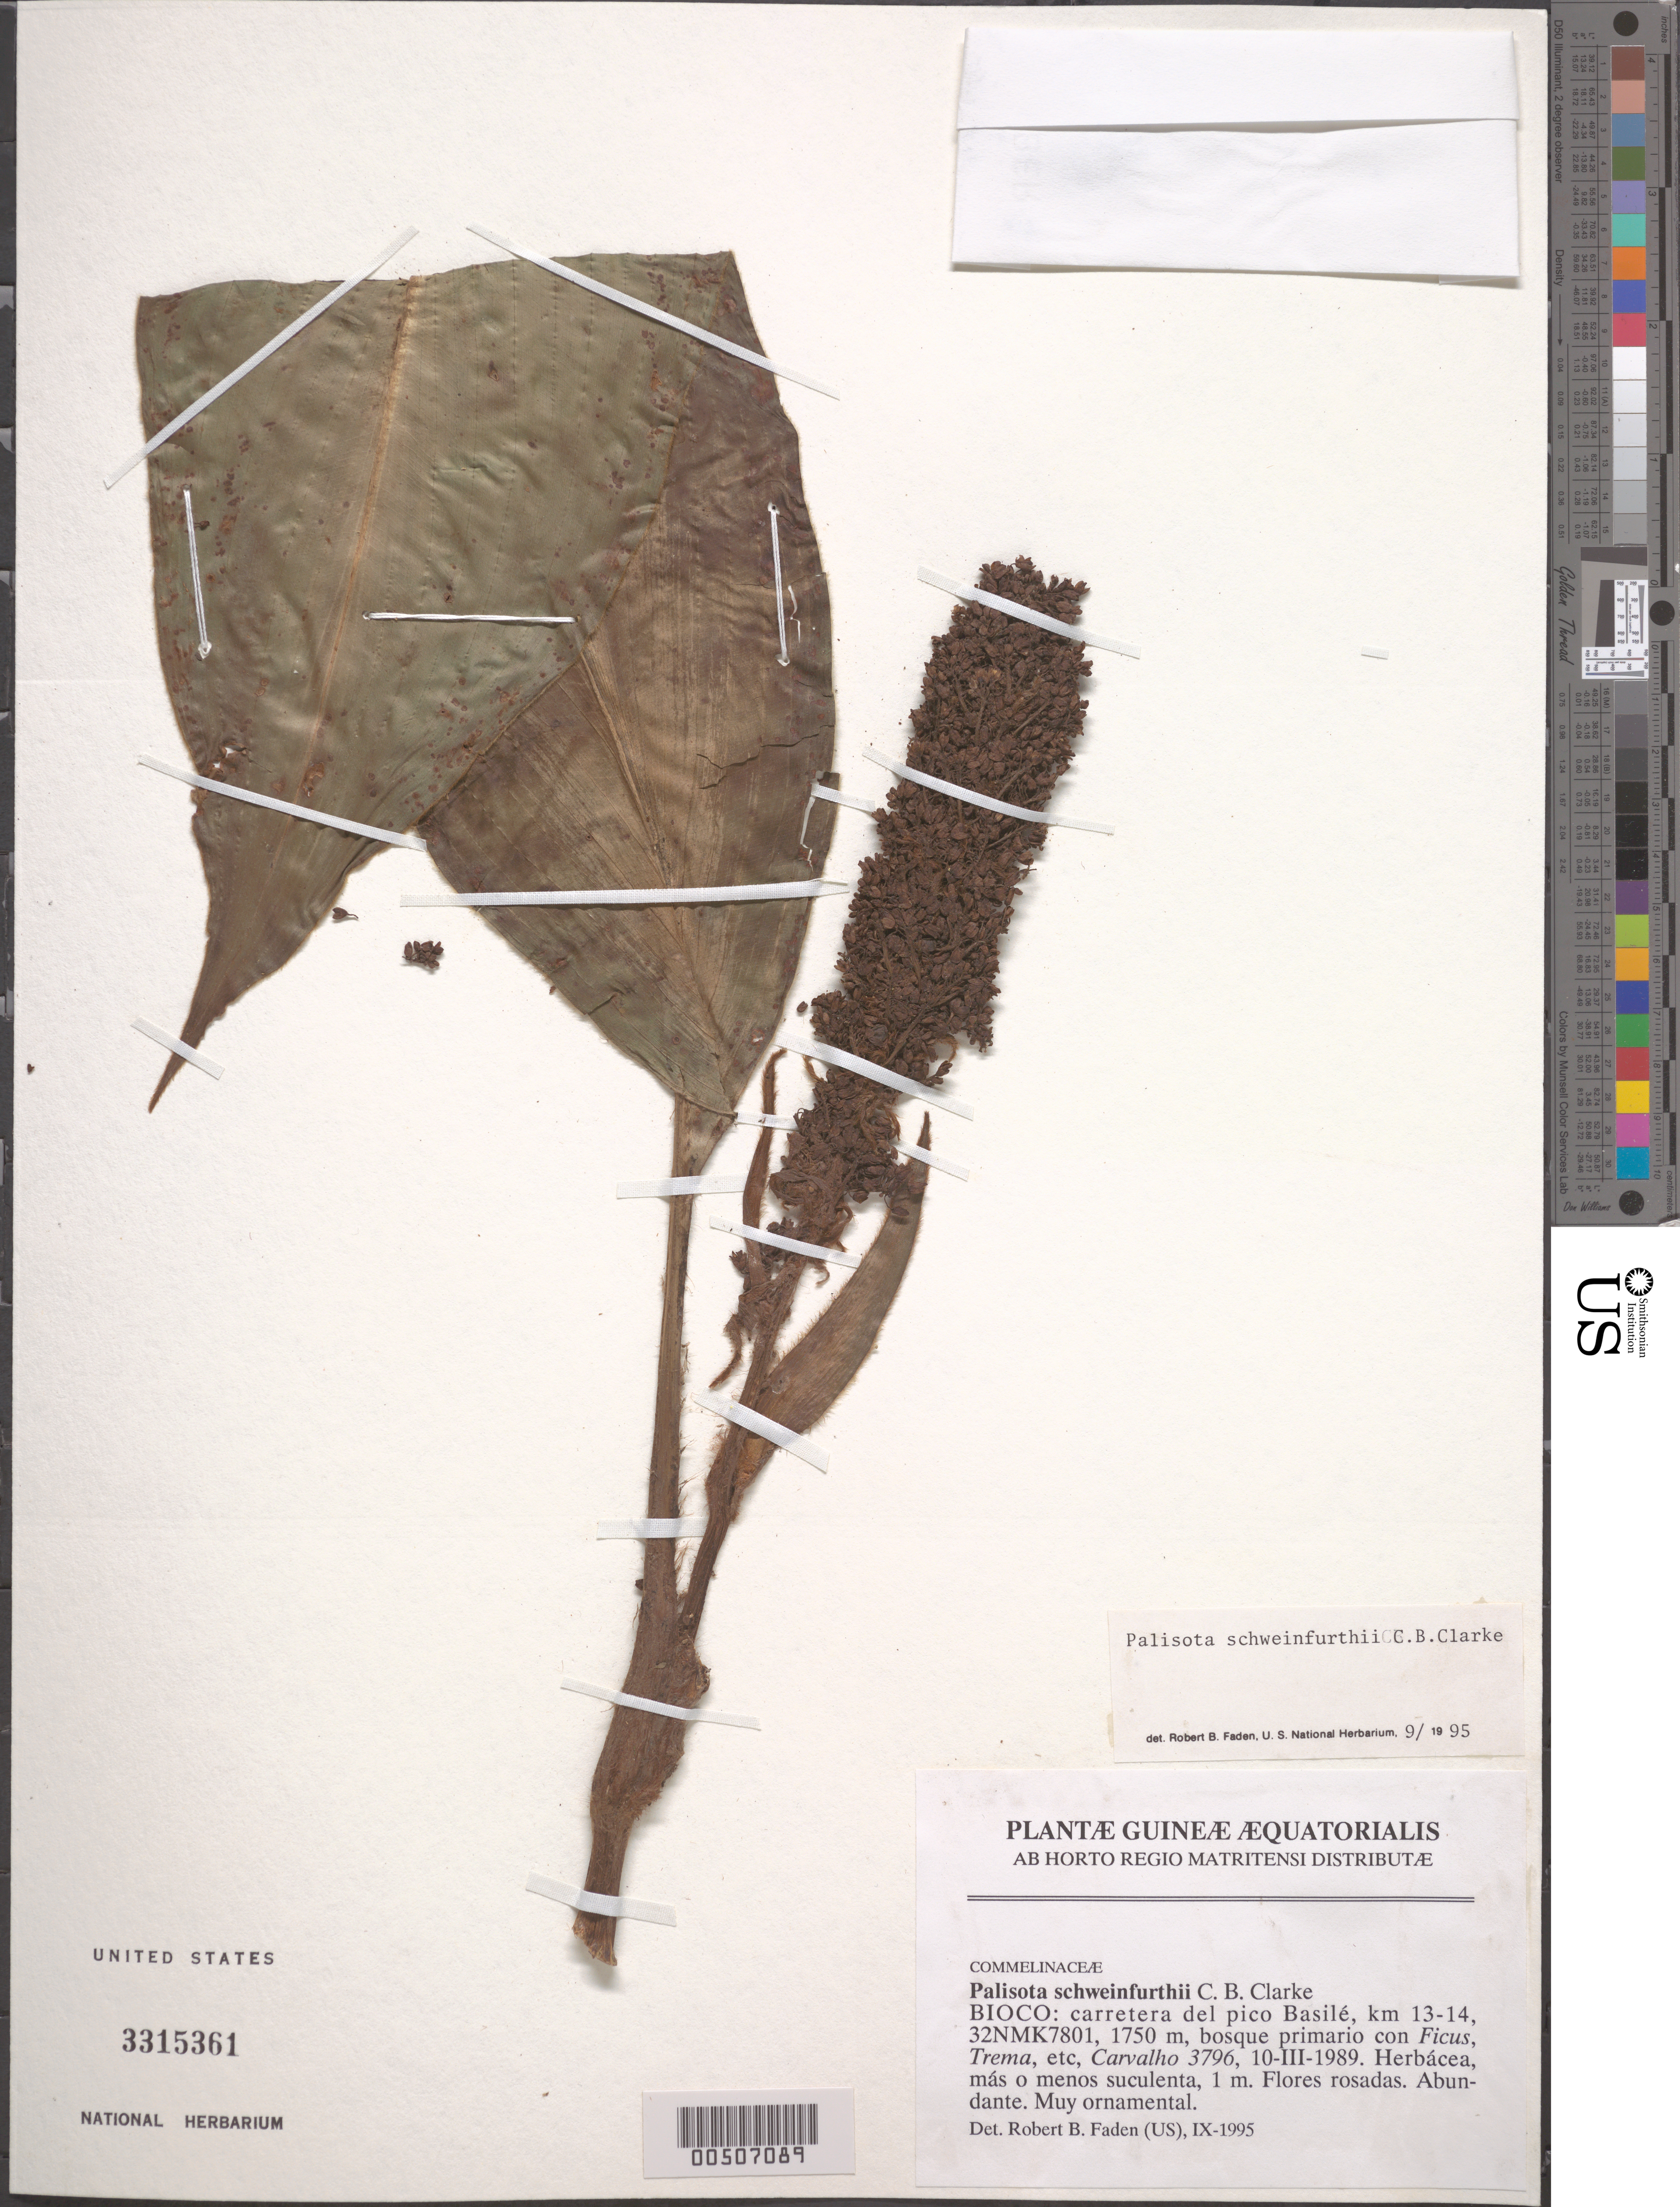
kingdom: Plantae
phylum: Tracheophyta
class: Liliopsida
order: Commelinales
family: Commelinaceae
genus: Palisota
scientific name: Palisota schweinfurthii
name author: C.B. Clarke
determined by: Faden, Robert B., (US), Smithsonian Institution - National Museum of Natural History (UNITED STATES)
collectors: Carvalho, --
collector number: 3796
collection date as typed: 10 Mar 1989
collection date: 1989-03-10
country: Equatorial Guinea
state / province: Bioko Norte (?)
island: Bioko Island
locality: Basile. [former Province of Fernando Pó (Bioko).]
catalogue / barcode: US 3315361